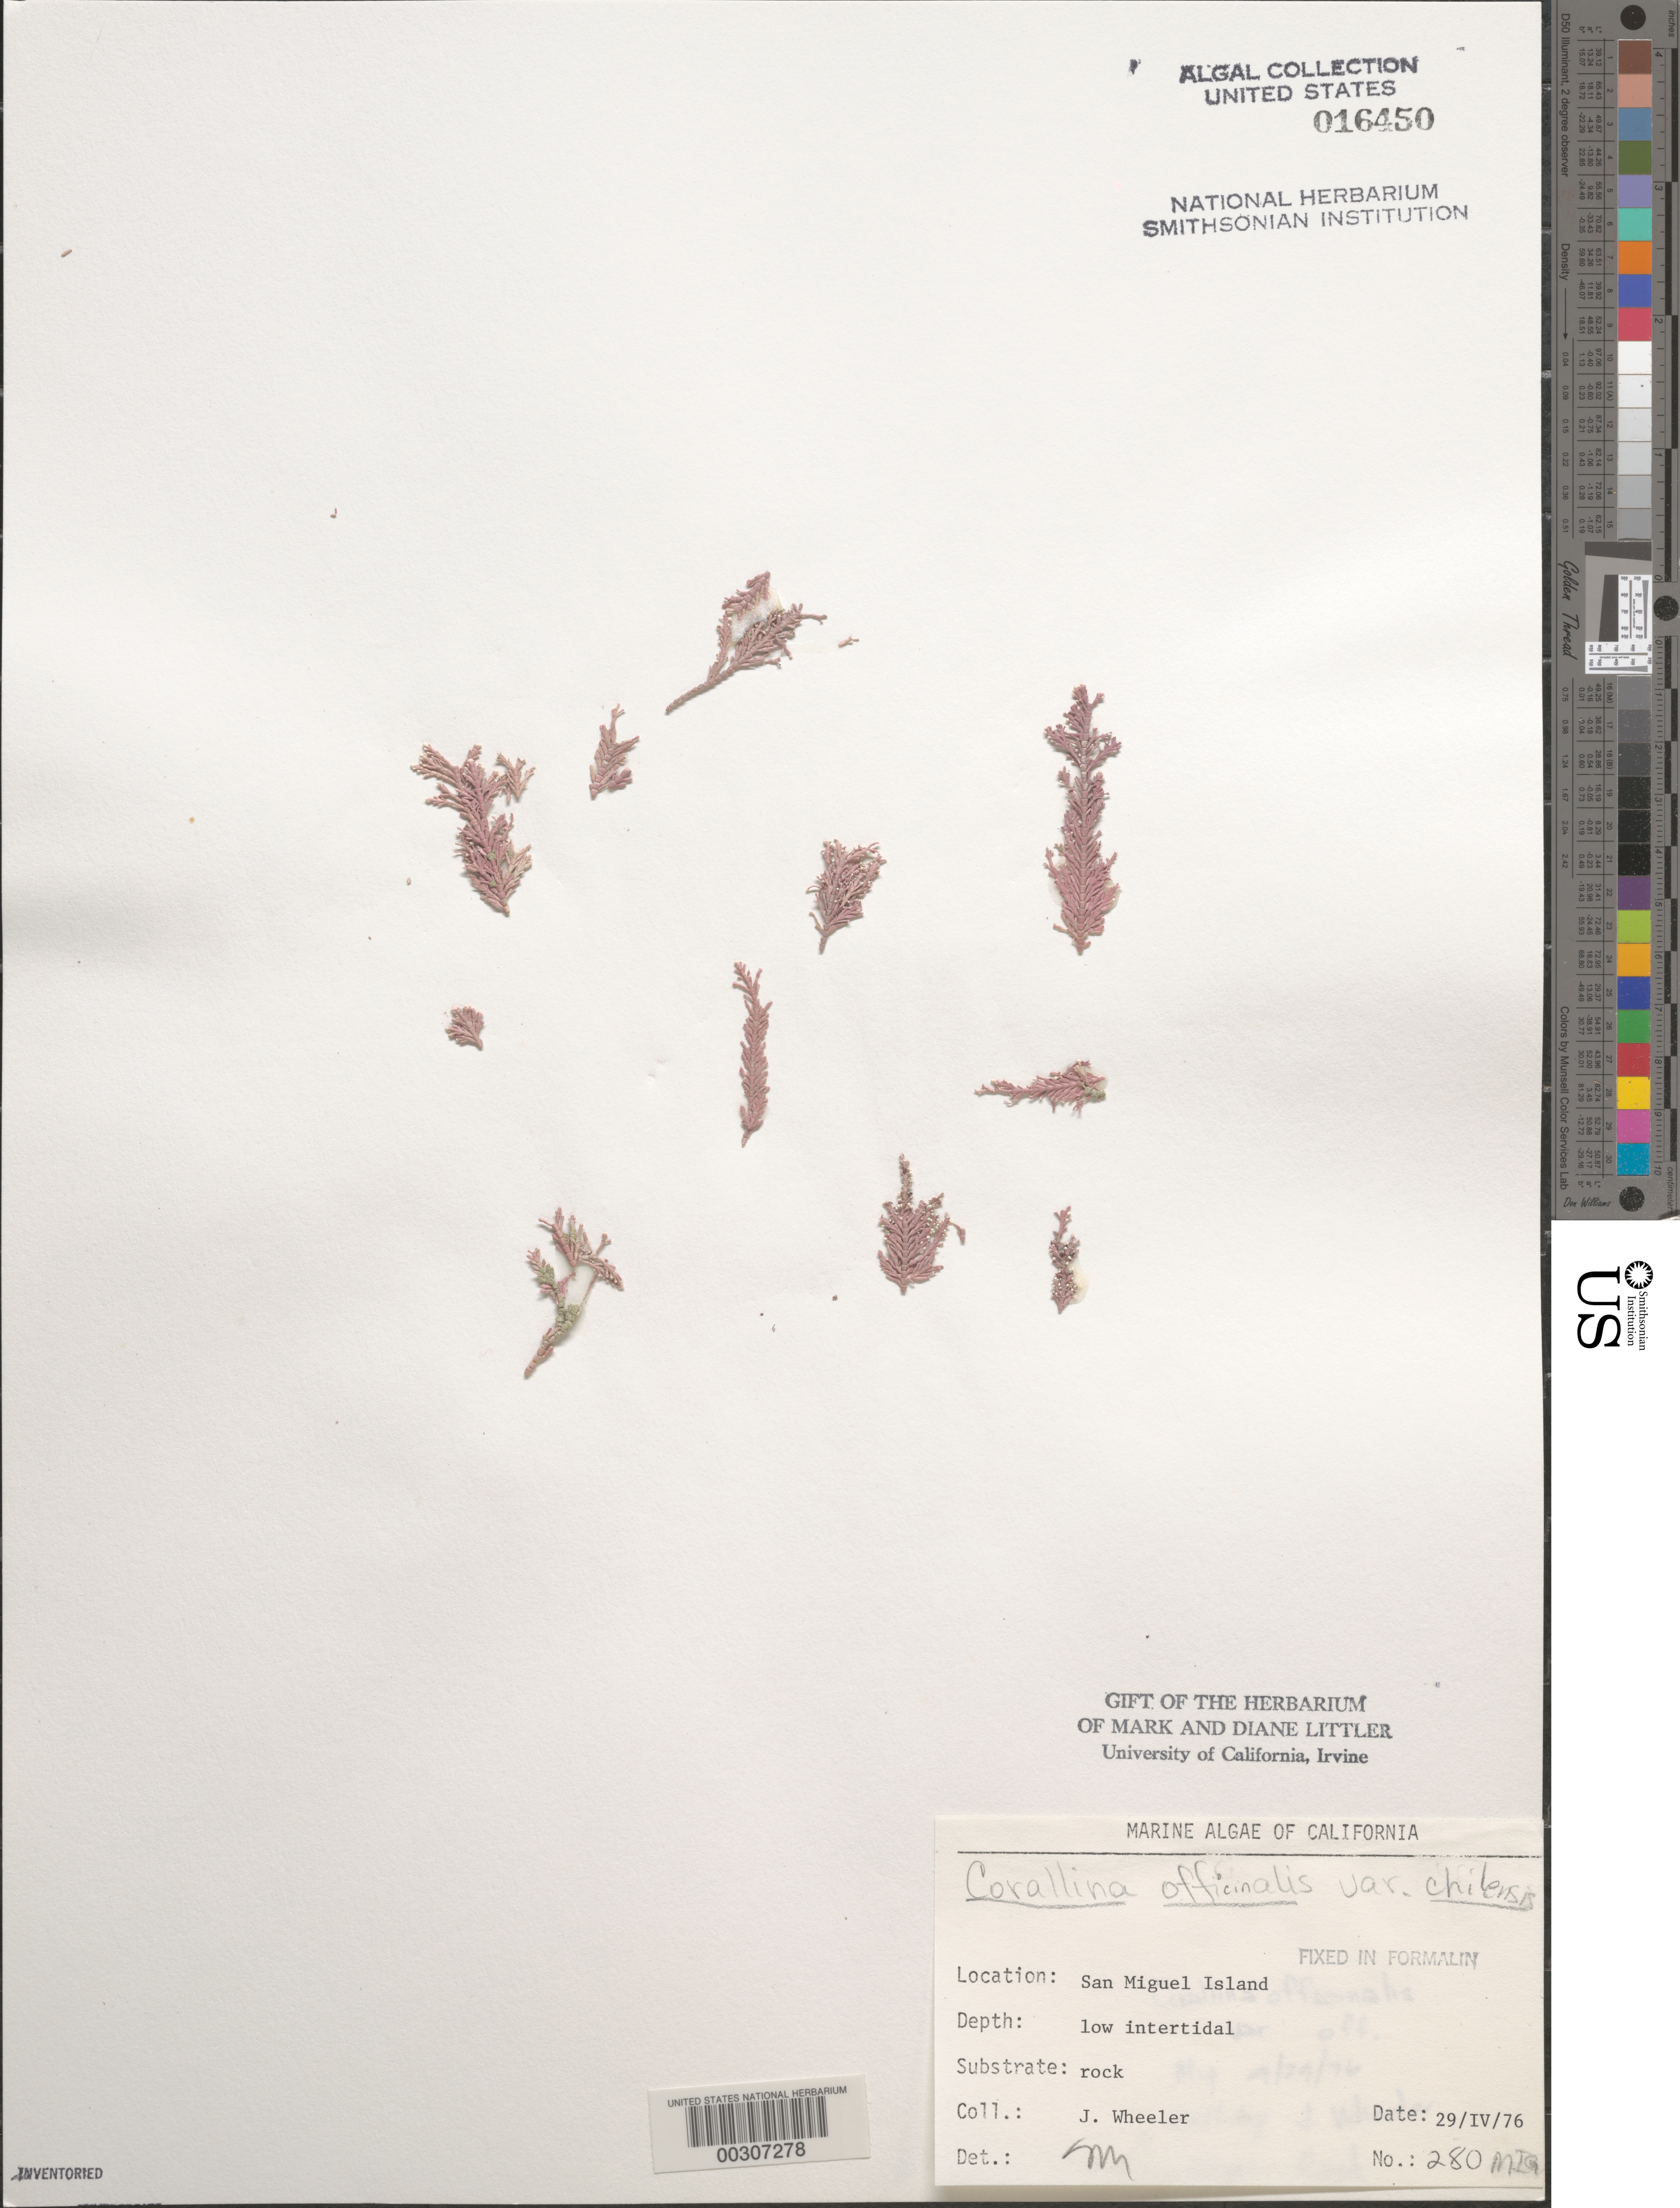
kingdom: Plantae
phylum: Rhodophyta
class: Florideophyceae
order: Corallinales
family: Corallinaceae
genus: Corallina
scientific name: Corallina officinalis var. chilensis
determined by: Murray, S. N.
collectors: J. L. Wheeler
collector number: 280-mig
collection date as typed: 29 Apr 1976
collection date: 1976-04-29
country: United States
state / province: California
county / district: Santa Barbara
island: San Miguel Island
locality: Cuyler Harbor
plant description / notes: BLM-SOCALBIGHT Rocky Intertidal Survey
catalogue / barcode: US 16450